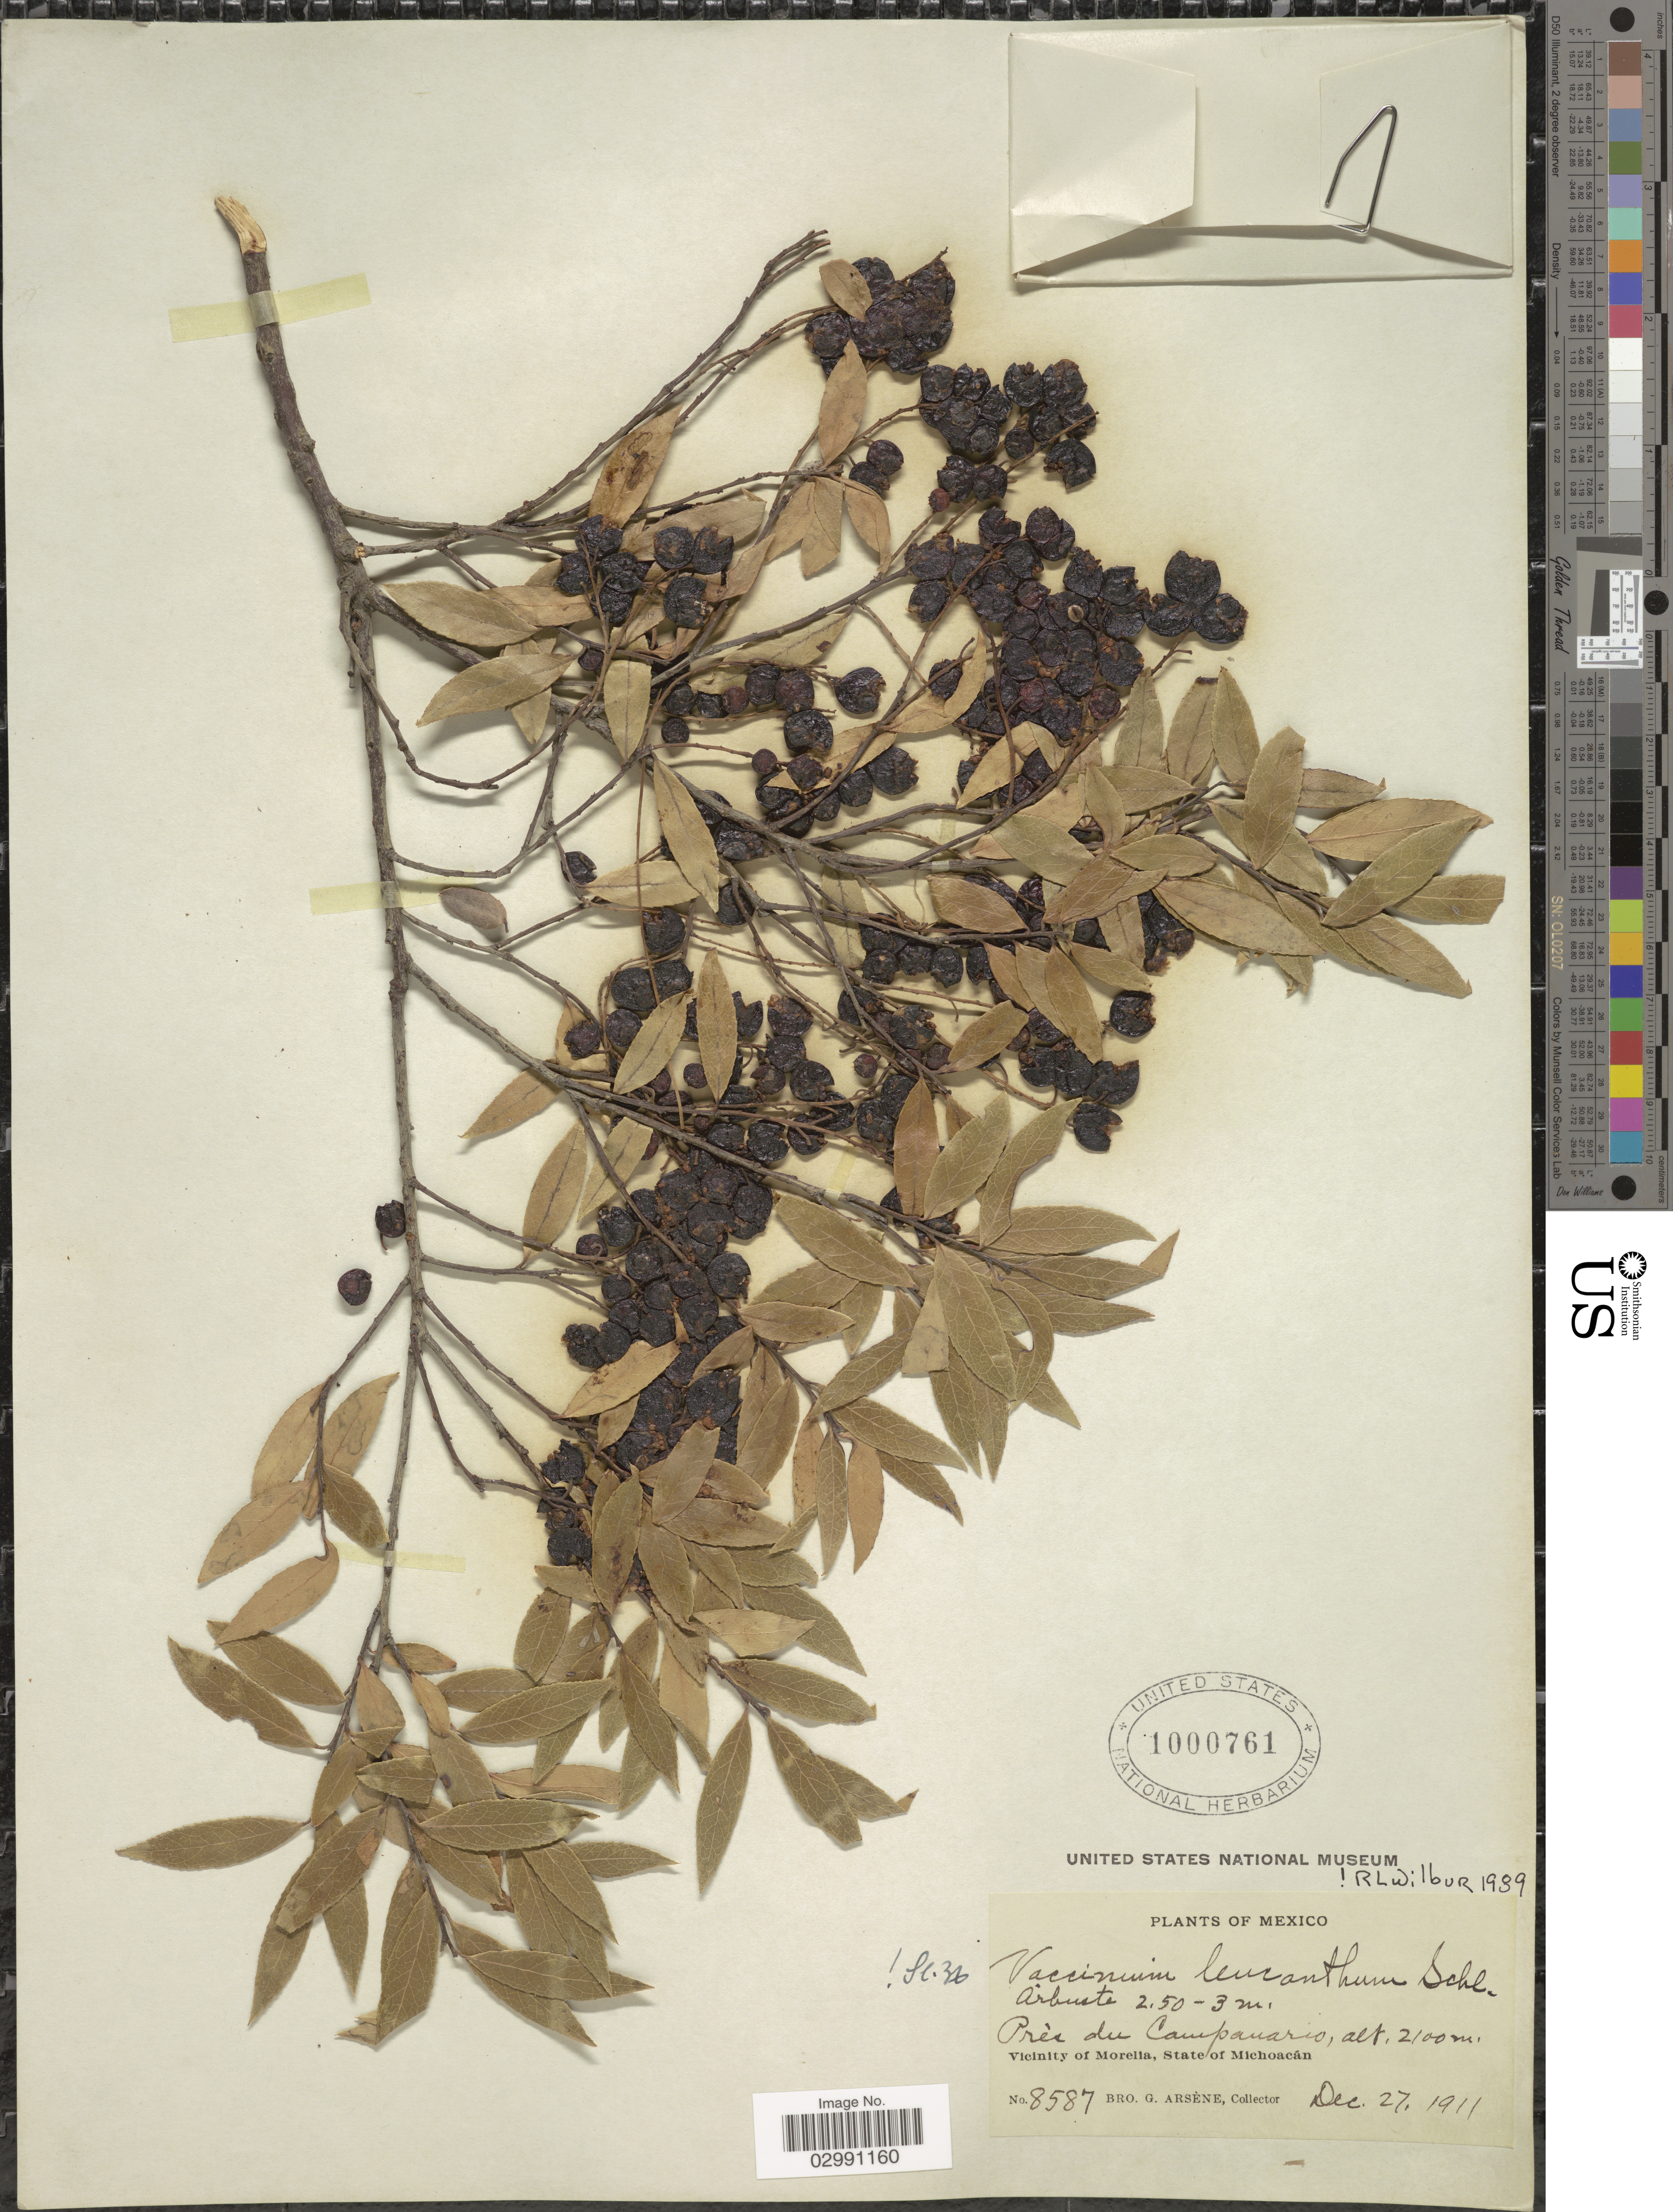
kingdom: Plantae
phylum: Tracheophyta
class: Magnoliopsida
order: Ericales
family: Ericaceae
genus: Vaccinium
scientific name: Vaccinium leucanthum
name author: Schltdl.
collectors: Bro. G. Arsène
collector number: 8587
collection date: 1911-12-27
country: Mexico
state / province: Michoacán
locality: Près du Campanario. Vicinity of Morelia.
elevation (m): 2100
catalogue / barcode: US 1000761